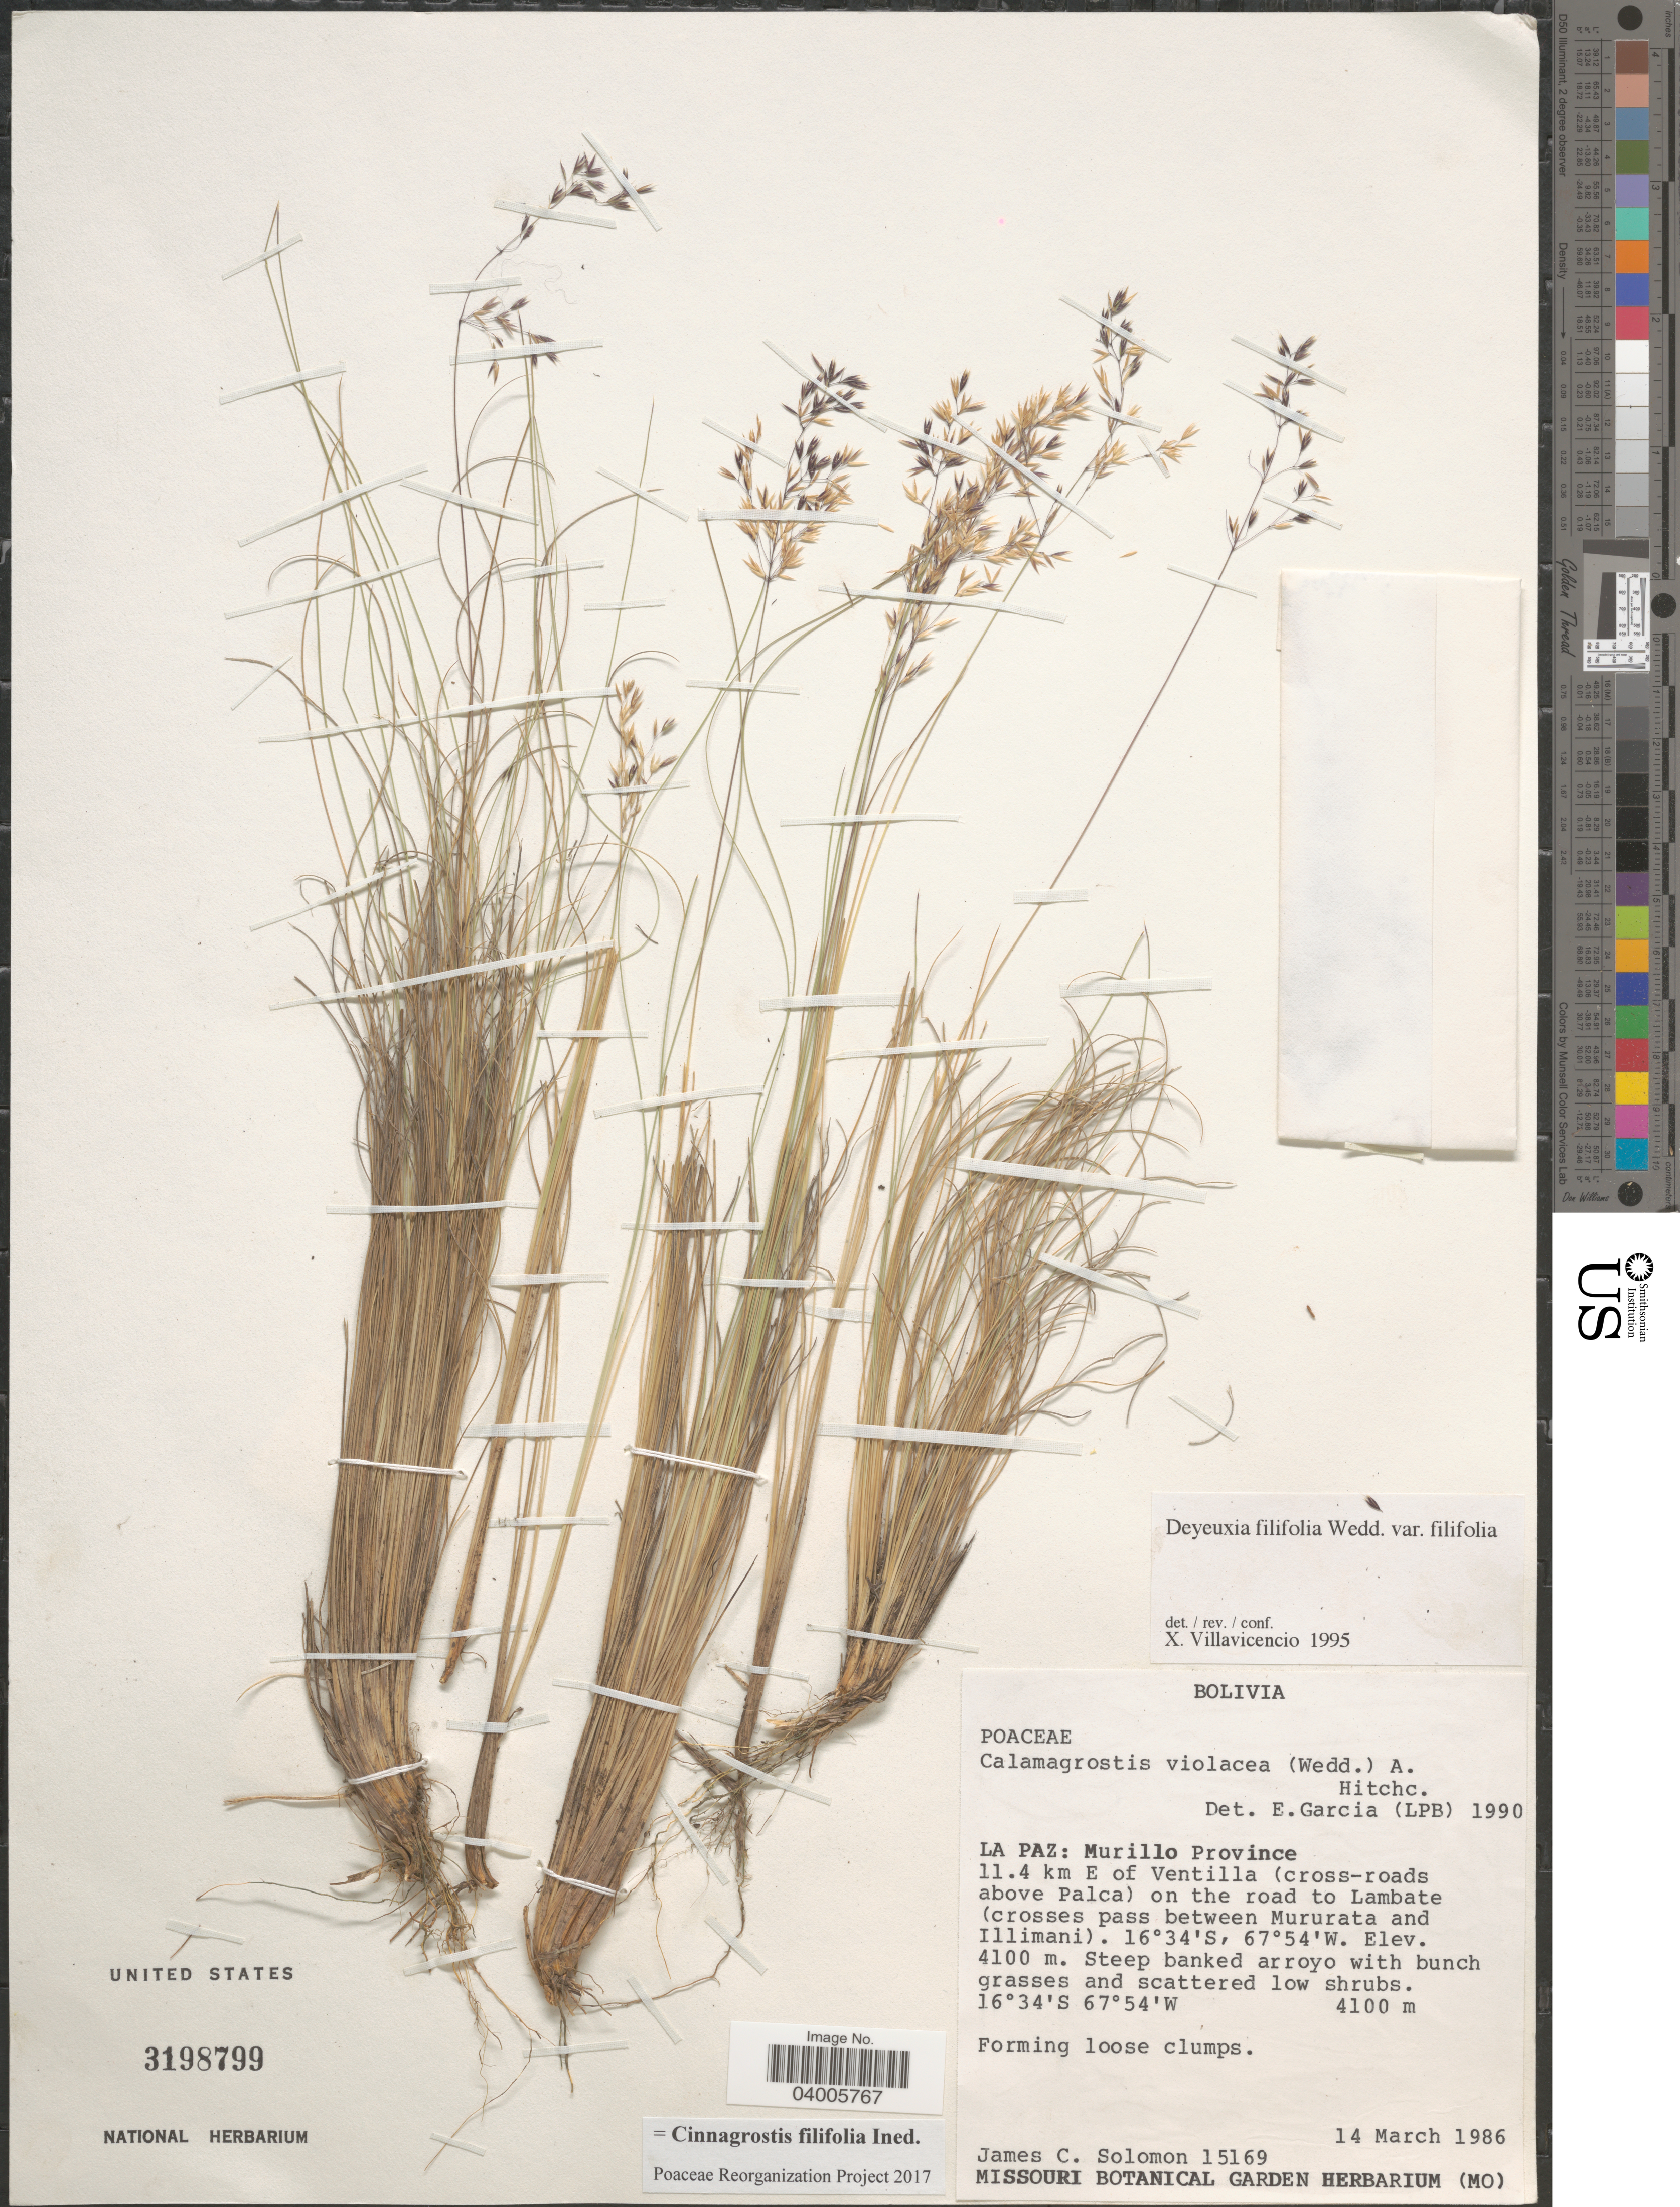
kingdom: Plantae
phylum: Tracheophyta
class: Liliopsida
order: Poales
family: Poaceae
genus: Cinnagrostis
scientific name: Cinnagrostis filifolia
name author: (Wedd.) P.M. Peterson et al.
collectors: J. C. Solomon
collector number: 15169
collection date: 1986-03-14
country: Bolivia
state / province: La Paz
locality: Murillo Province. 11.4 km E of Ventilla (cross-roads above Palca) on the road to Lambate (crosses pass between Mururata and Illimani).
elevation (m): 4100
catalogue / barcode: US 3198799